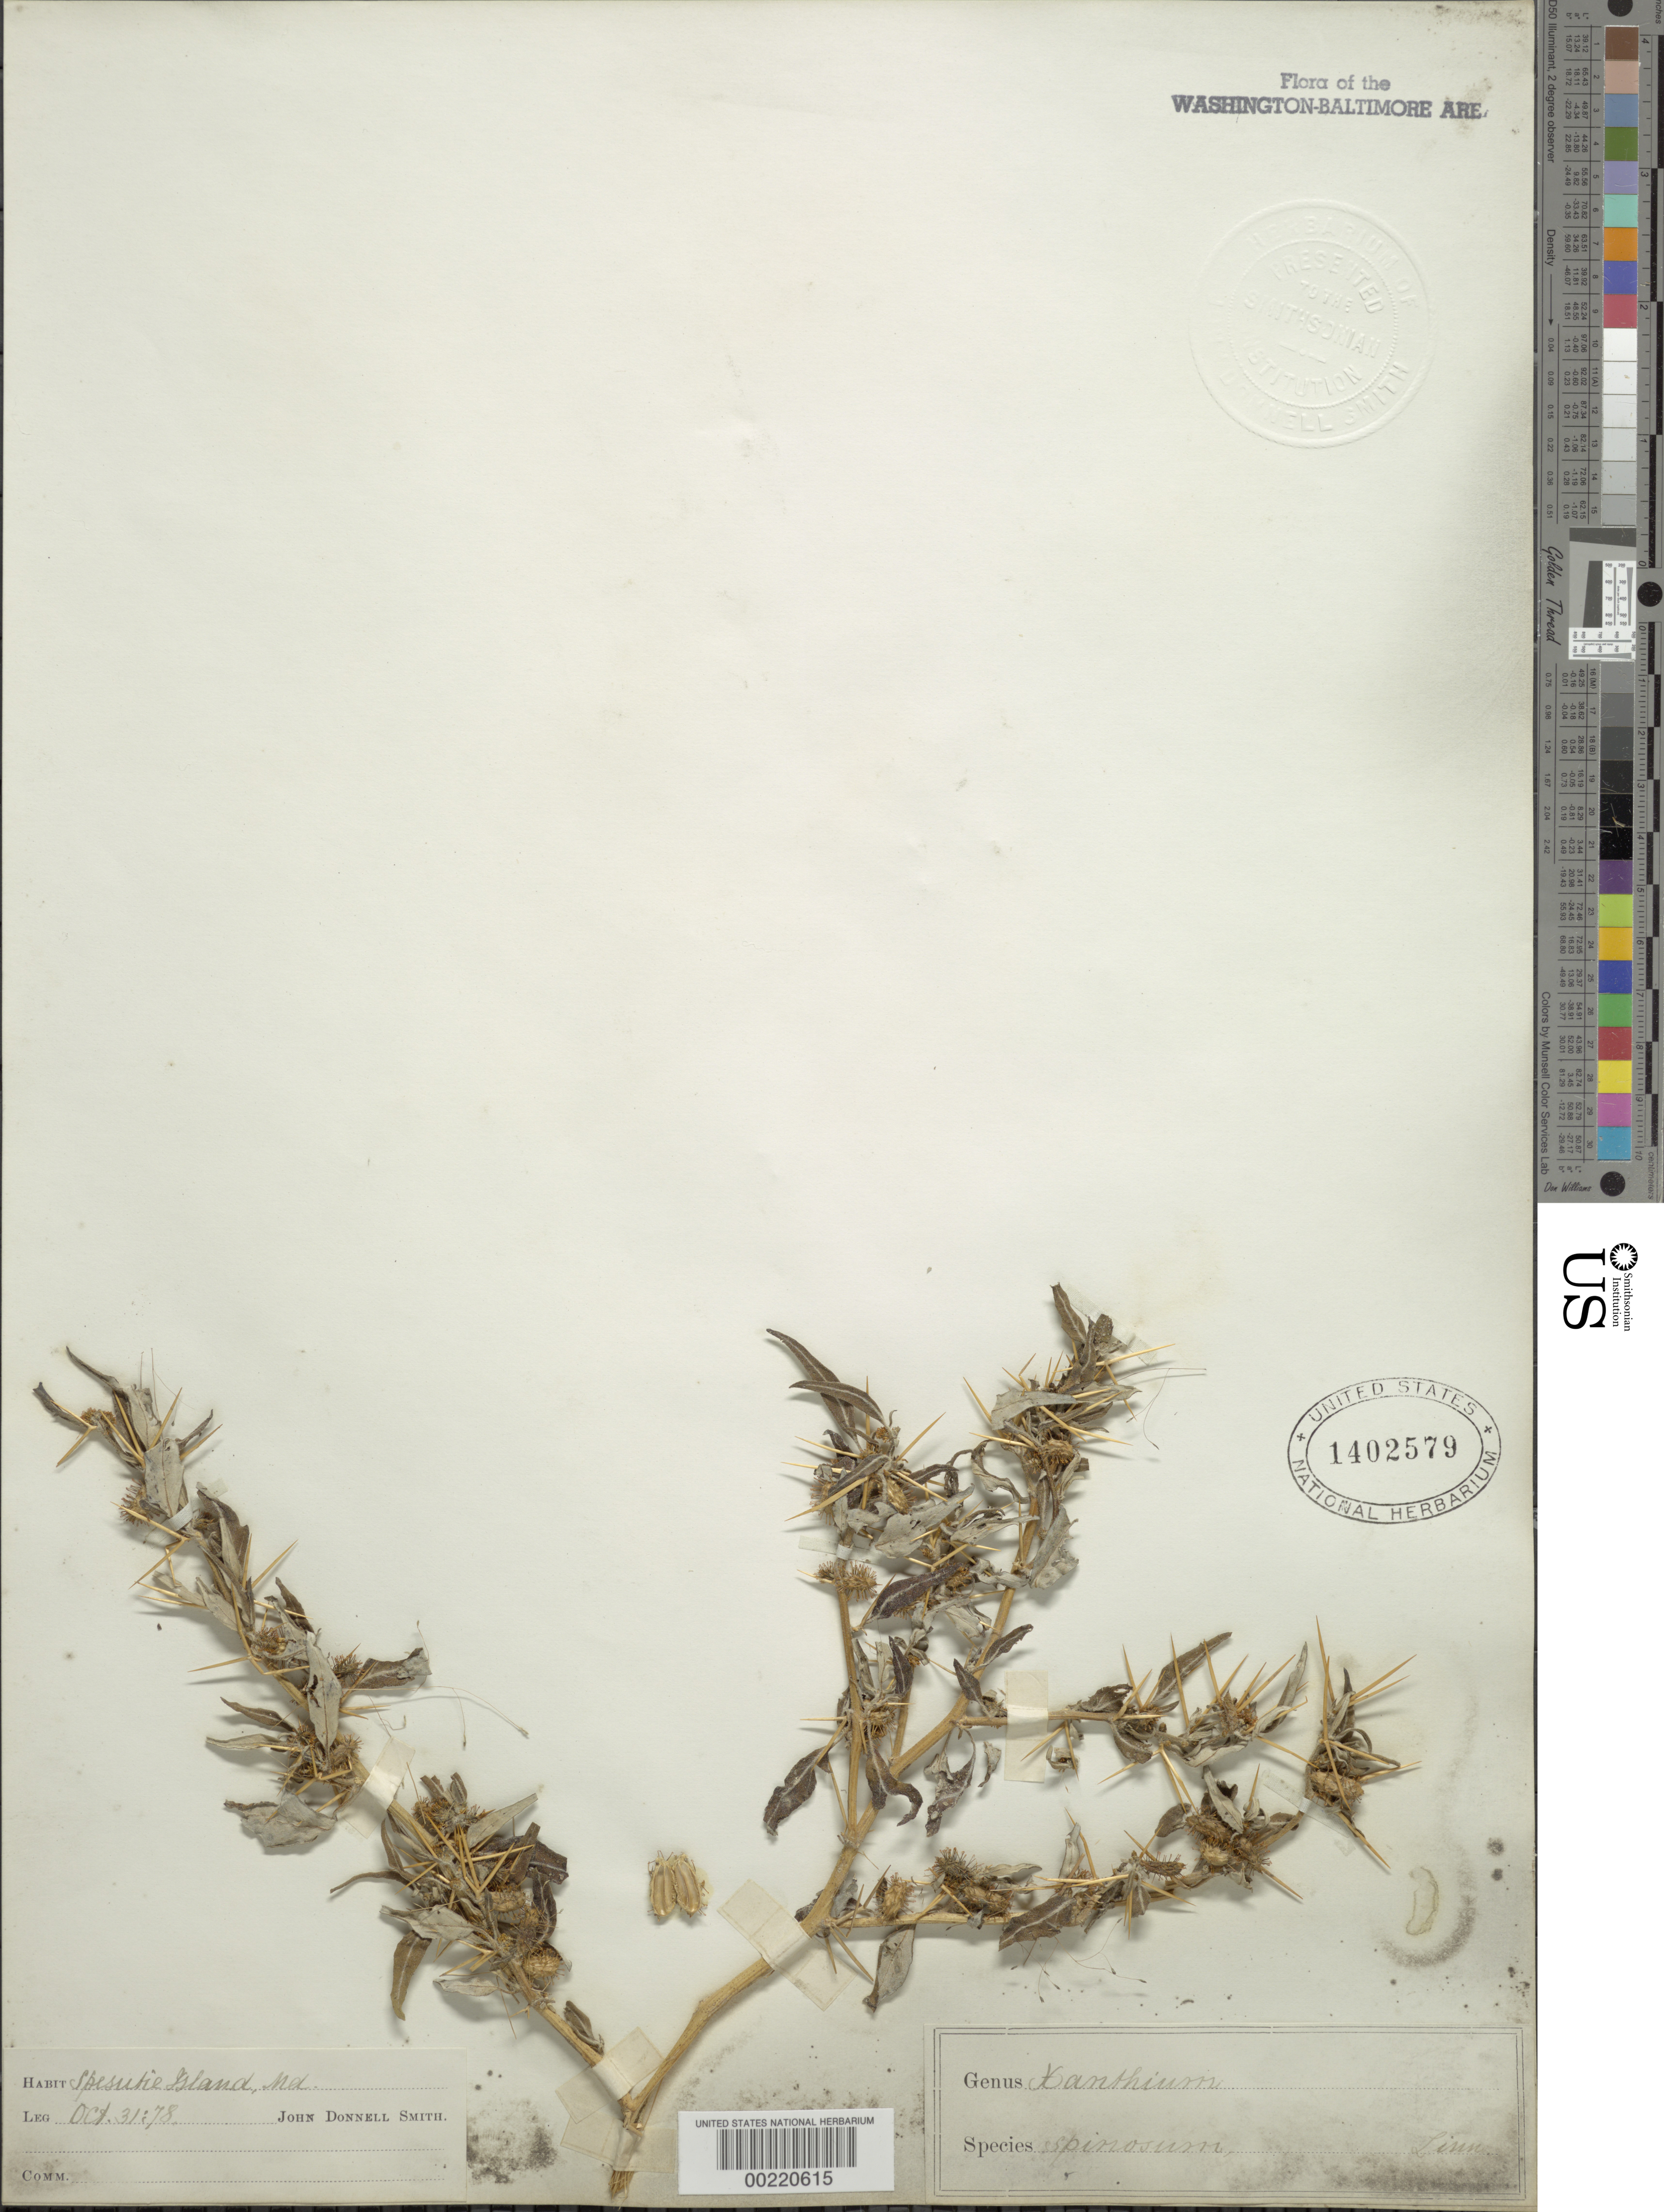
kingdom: Plantae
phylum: Tracheophyta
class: Magnoliopsida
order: Asterales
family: Asteraceae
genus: Xanthium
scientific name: Xanthium spinosum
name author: L.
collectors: J. Donnell Smith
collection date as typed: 31 Oct 1878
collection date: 1878-10-31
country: United States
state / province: Maryland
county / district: Harford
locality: Spesutie Island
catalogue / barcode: US 1402579